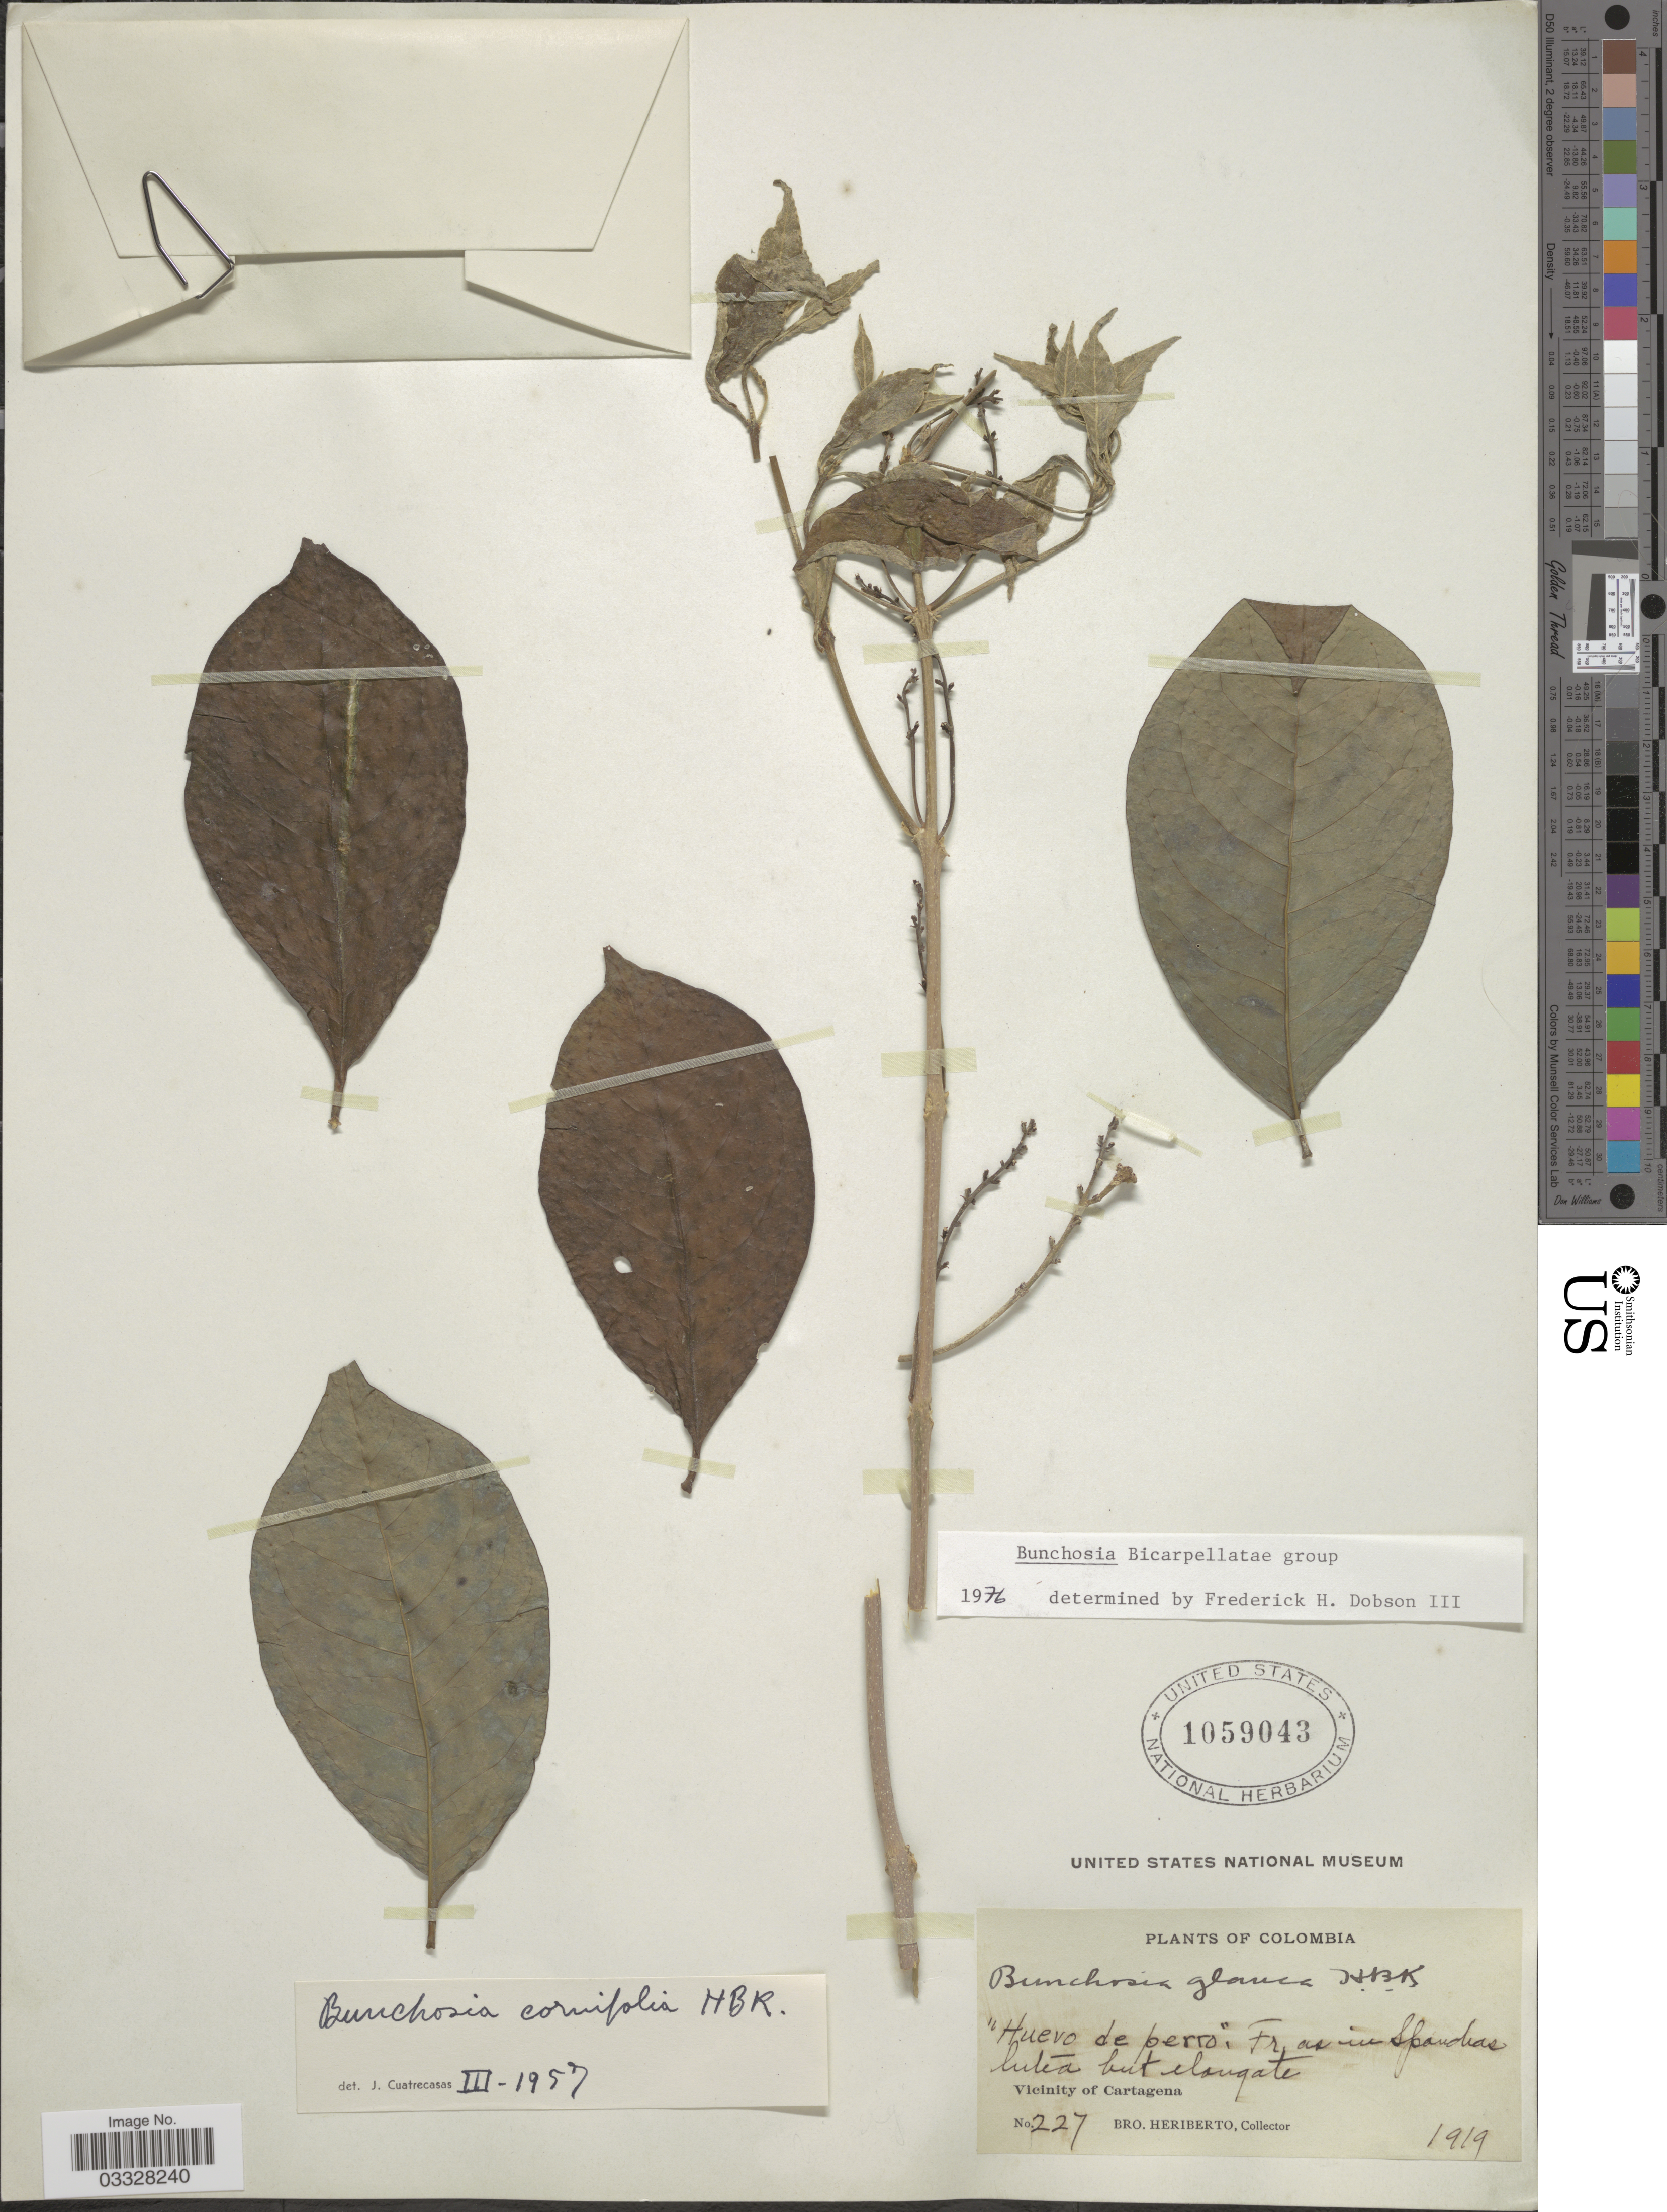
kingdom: Plantae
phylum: Tracheophyta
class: Magnoliopsida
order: Malpighiales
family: Malpighiaceae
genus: Bunchosia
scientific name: Bunchosia cornifolia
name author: Kunth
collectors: B. Heriberto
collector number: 227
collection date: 1919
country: Colombia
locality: Vicinity of Cartagena.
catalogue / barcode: US 1059043